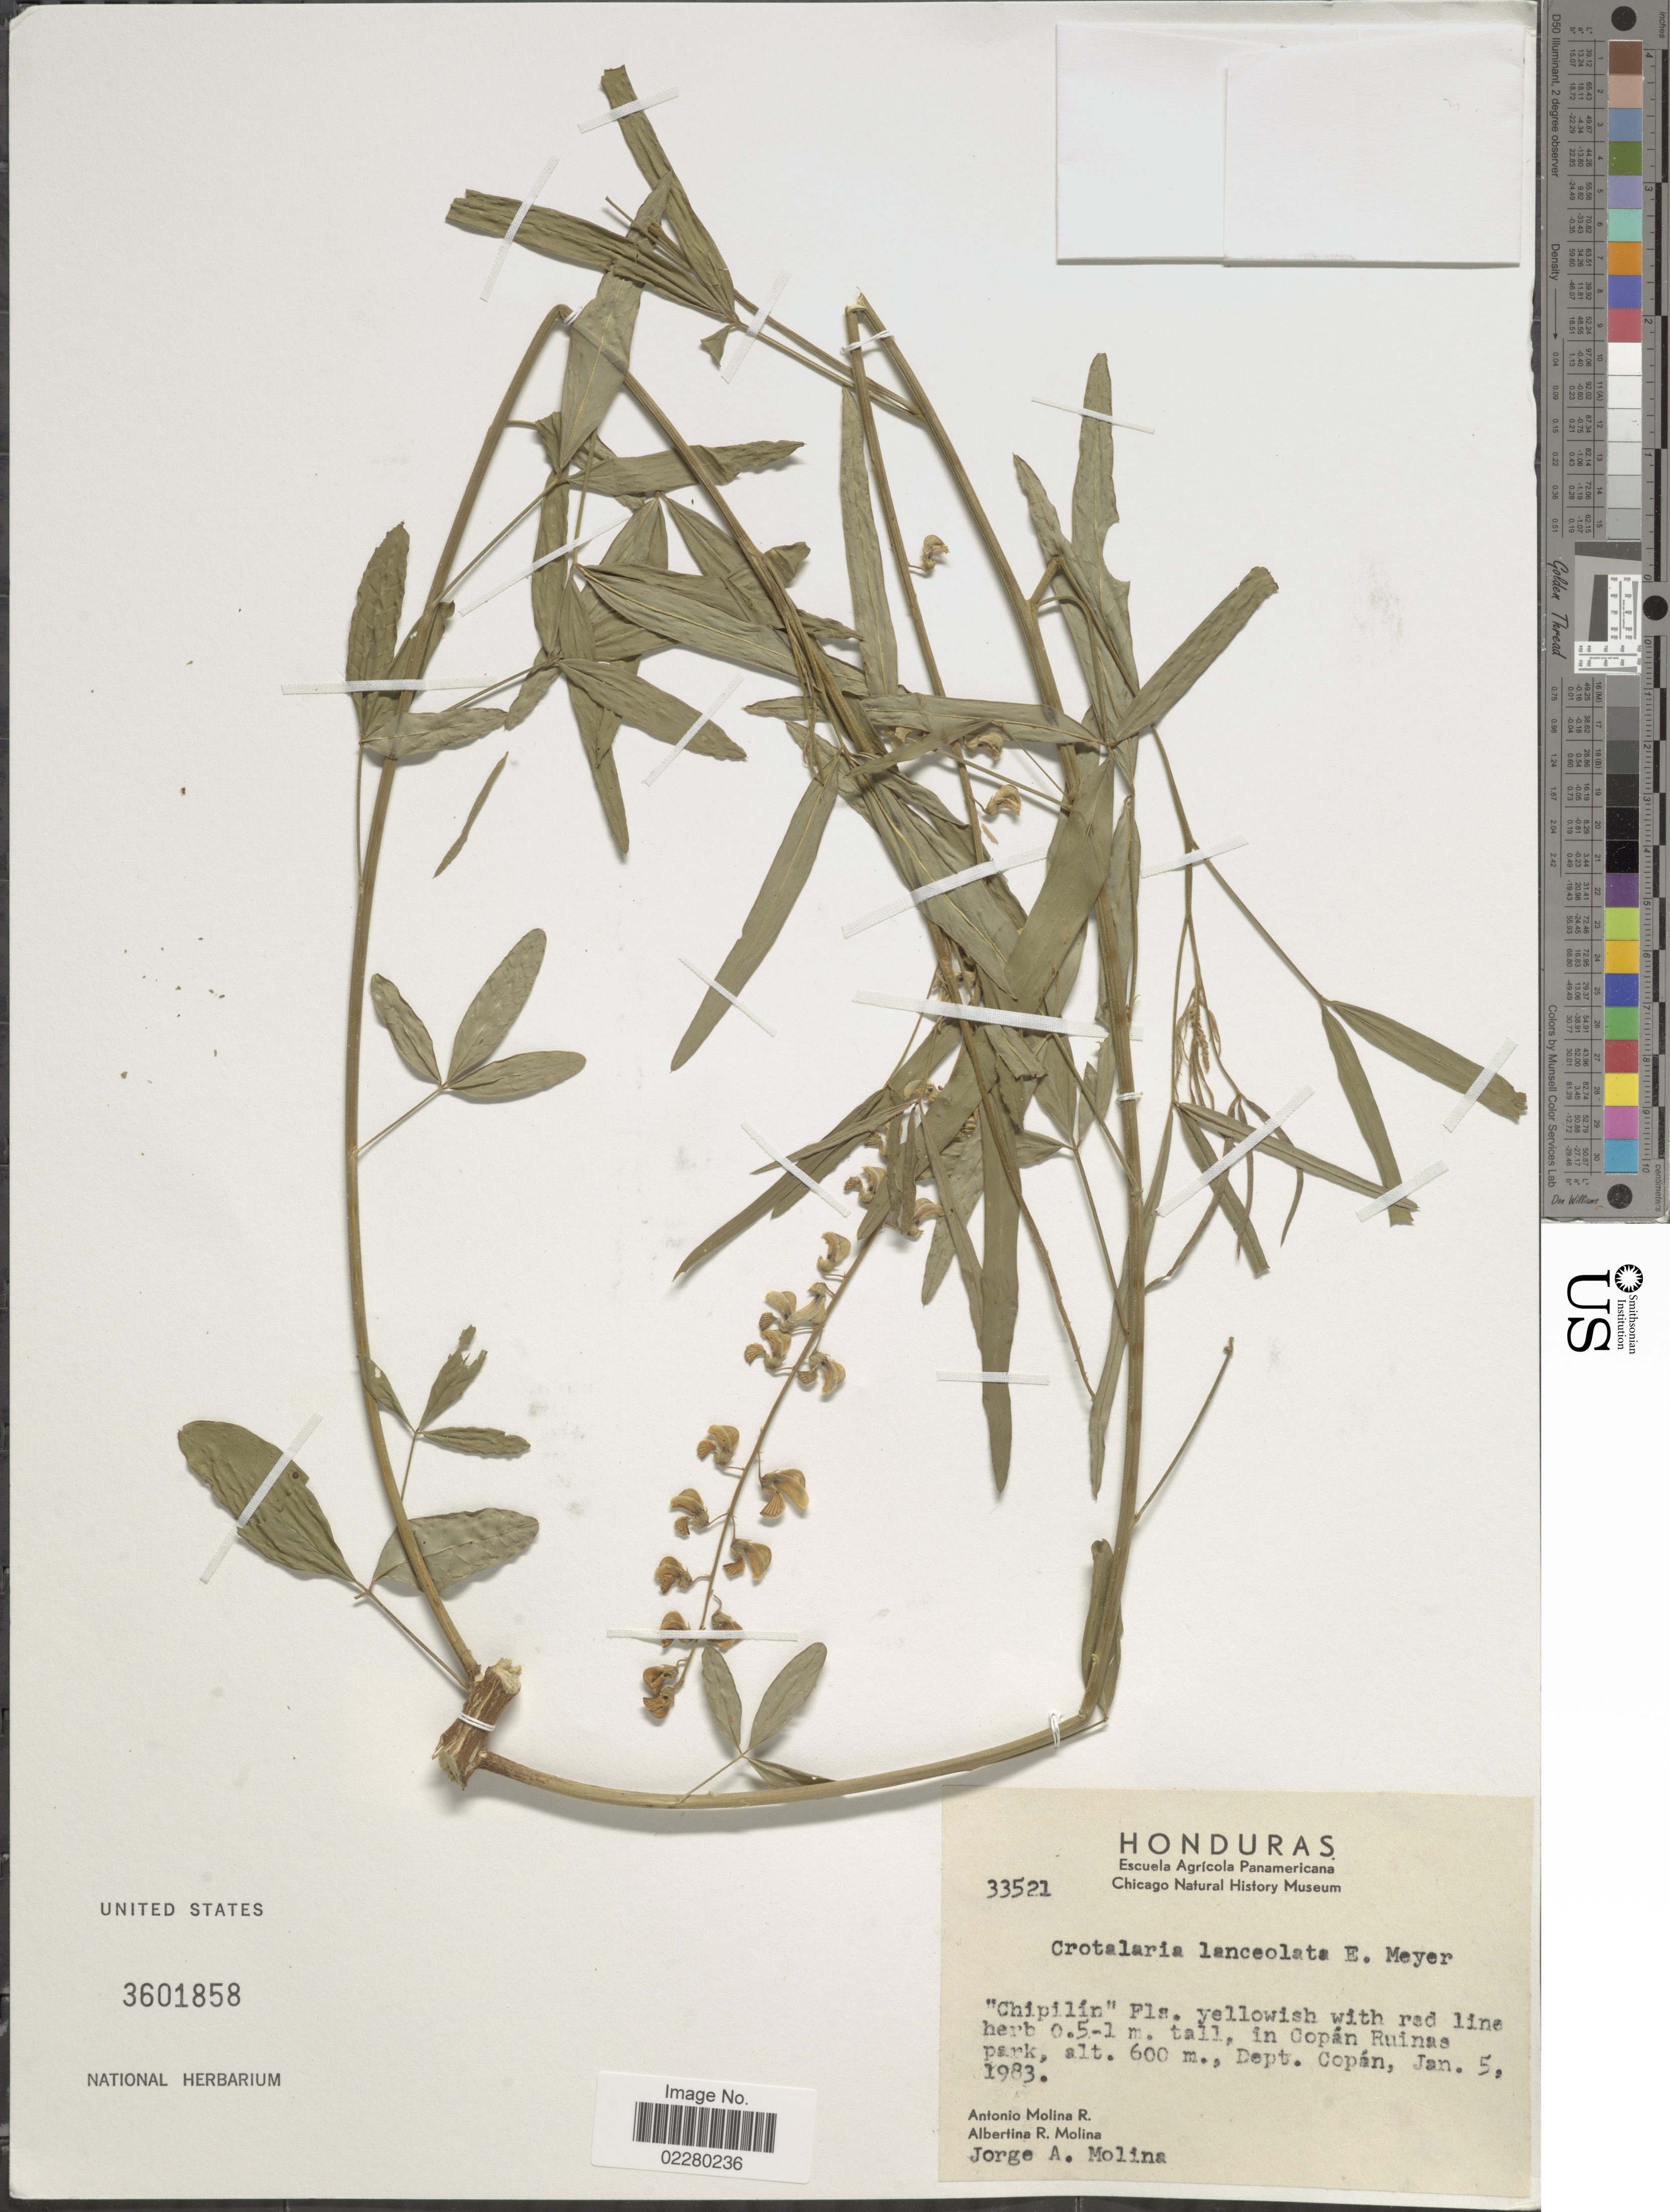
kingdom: Plantae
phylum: Tracheophyta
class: Magnoliopsida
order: Fabales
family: Fabaceae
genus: Crotalaria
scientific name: Crotalaria lanceolata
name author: E. Mey.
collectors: A. Molina R., A. R. Molina & J. A. Molina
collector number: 33521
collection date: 1983-01-05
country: Honduras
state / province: Copán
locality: In Copán Ruinas park, Dept. Copán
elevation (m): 600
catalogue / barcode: US 3601858